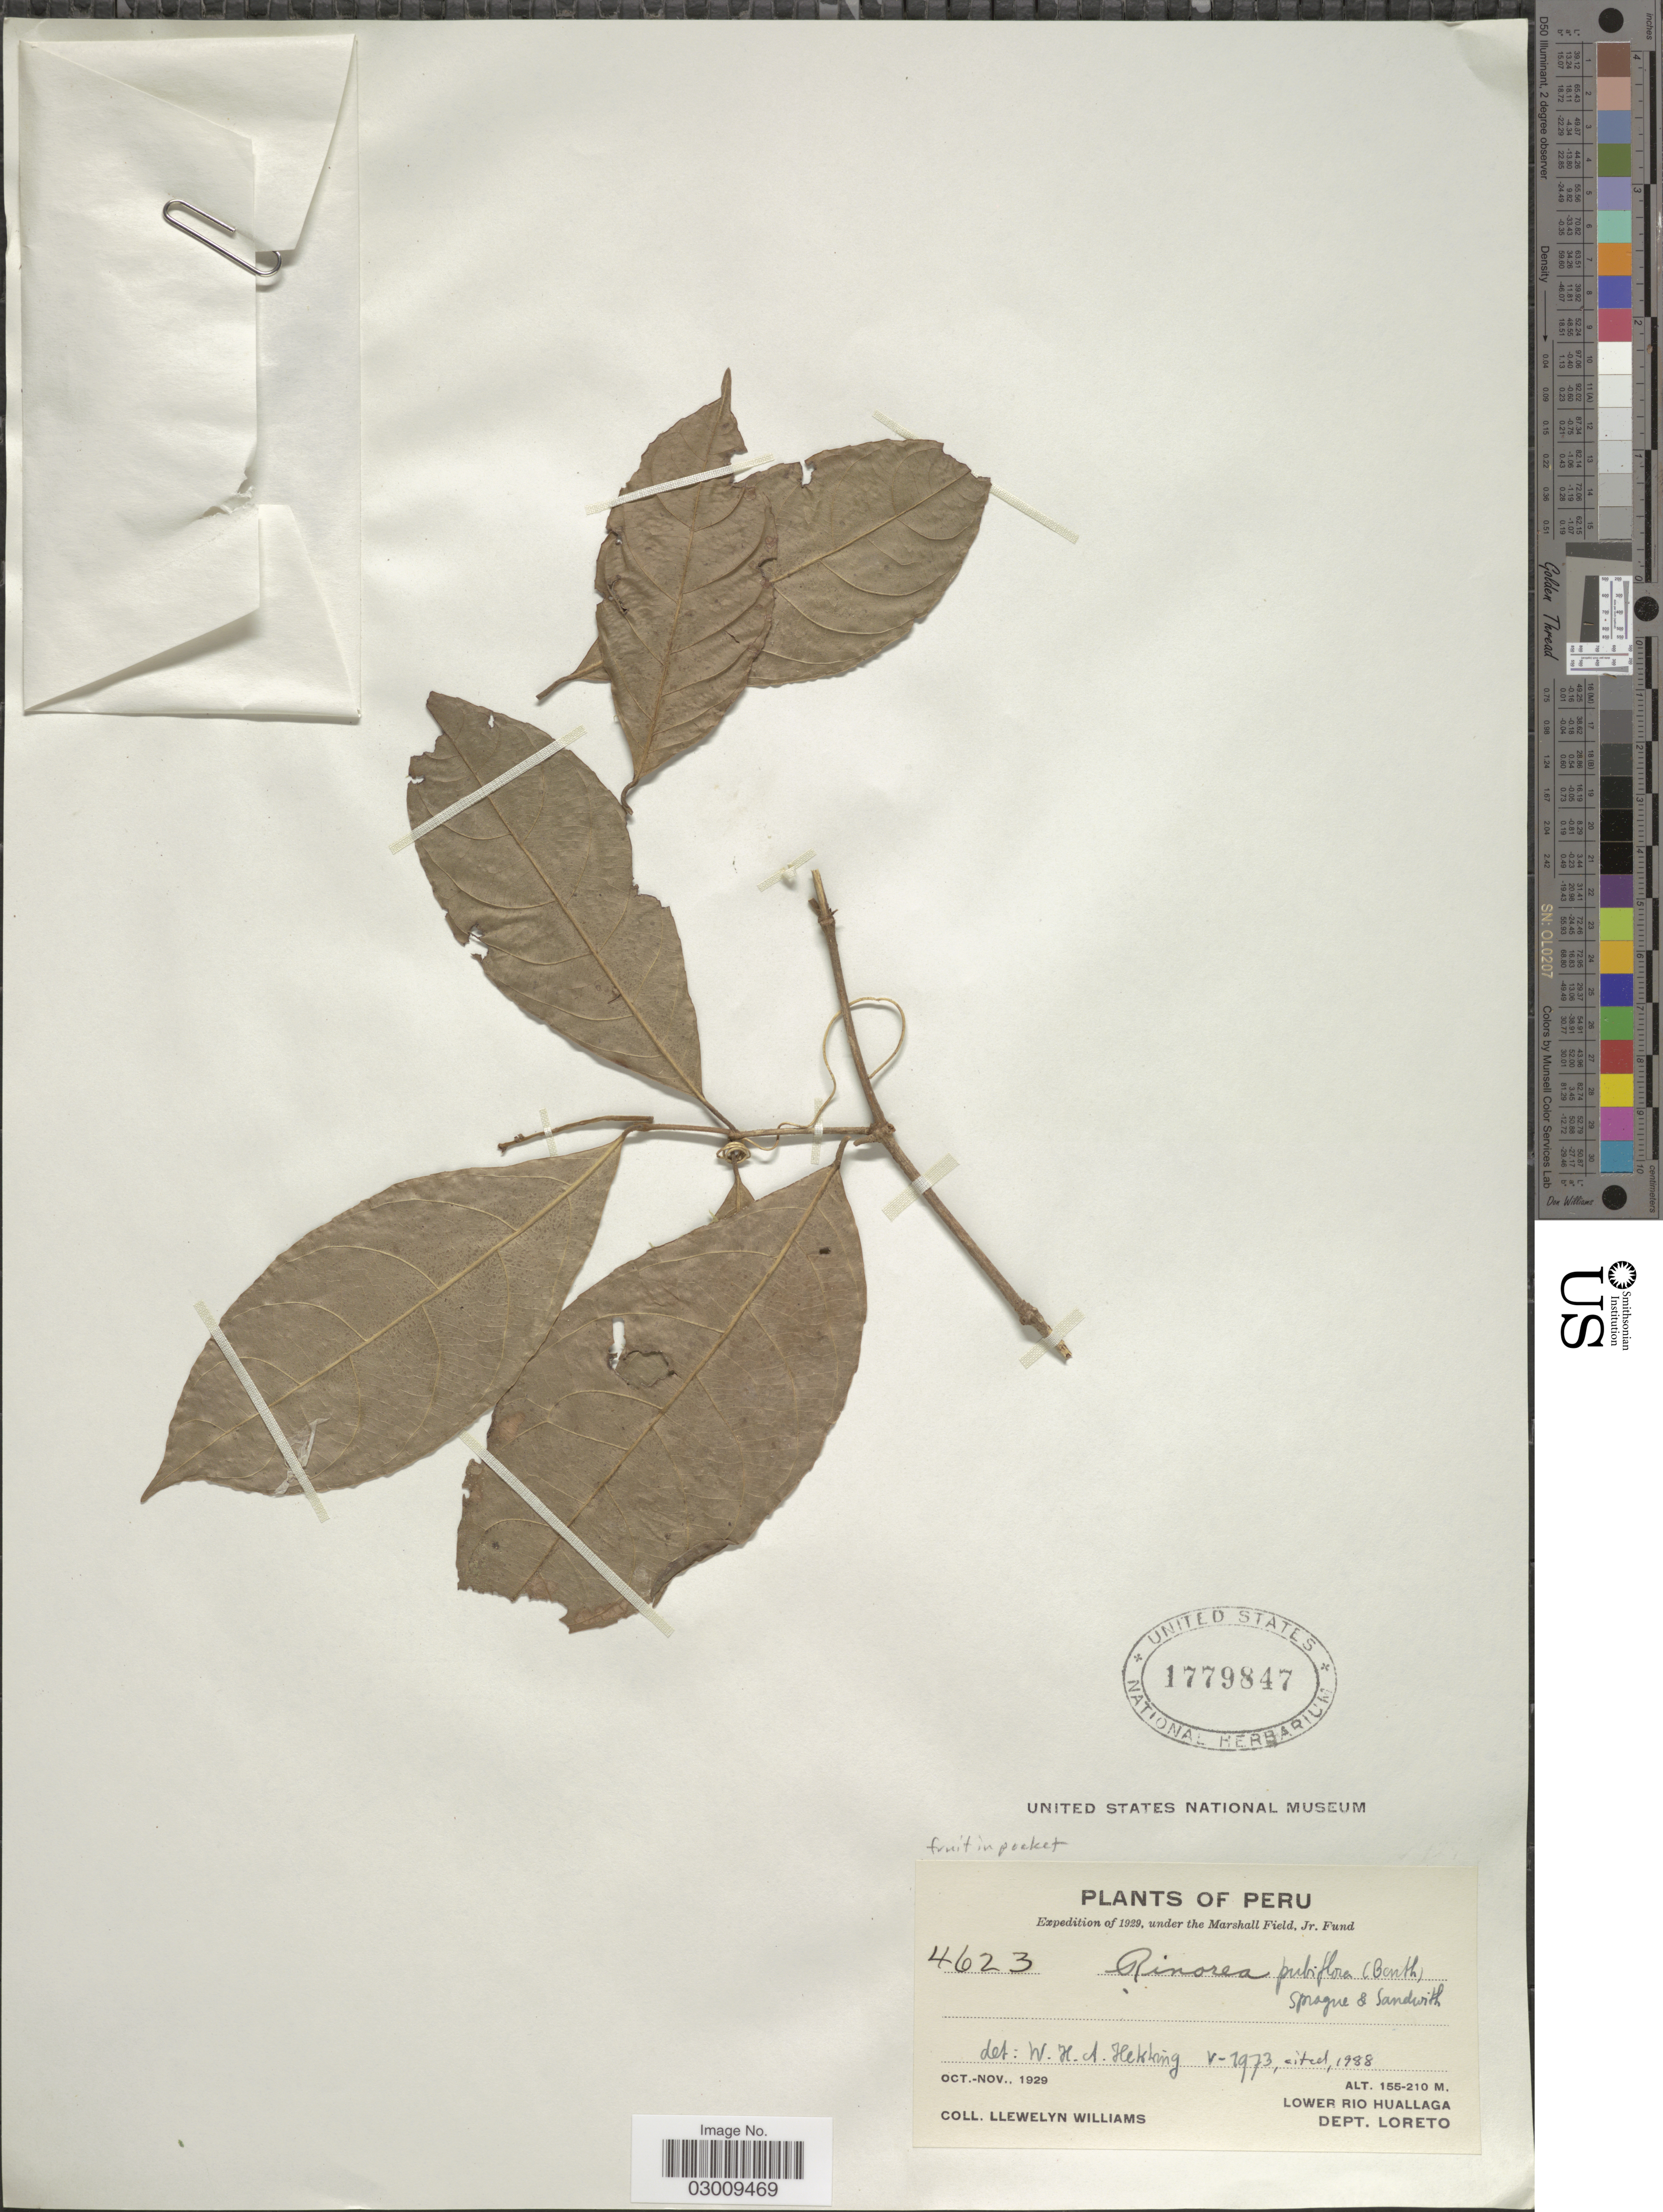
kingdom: Plantae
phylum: Tracheophyta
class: Magnoliopsida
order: Malpighiales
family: Violaceae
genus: Rinorea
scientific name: Rinorea pubiflora var. pubiflora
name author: (Benth.) Sprague & Sandwith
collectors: Ll. Williams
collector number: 4623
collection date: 1929-10/1929-11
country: Peru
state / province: Loreto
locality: Lower Rio Huallaga. Dept. Loreto.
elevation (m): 155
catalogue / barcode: US 1779847